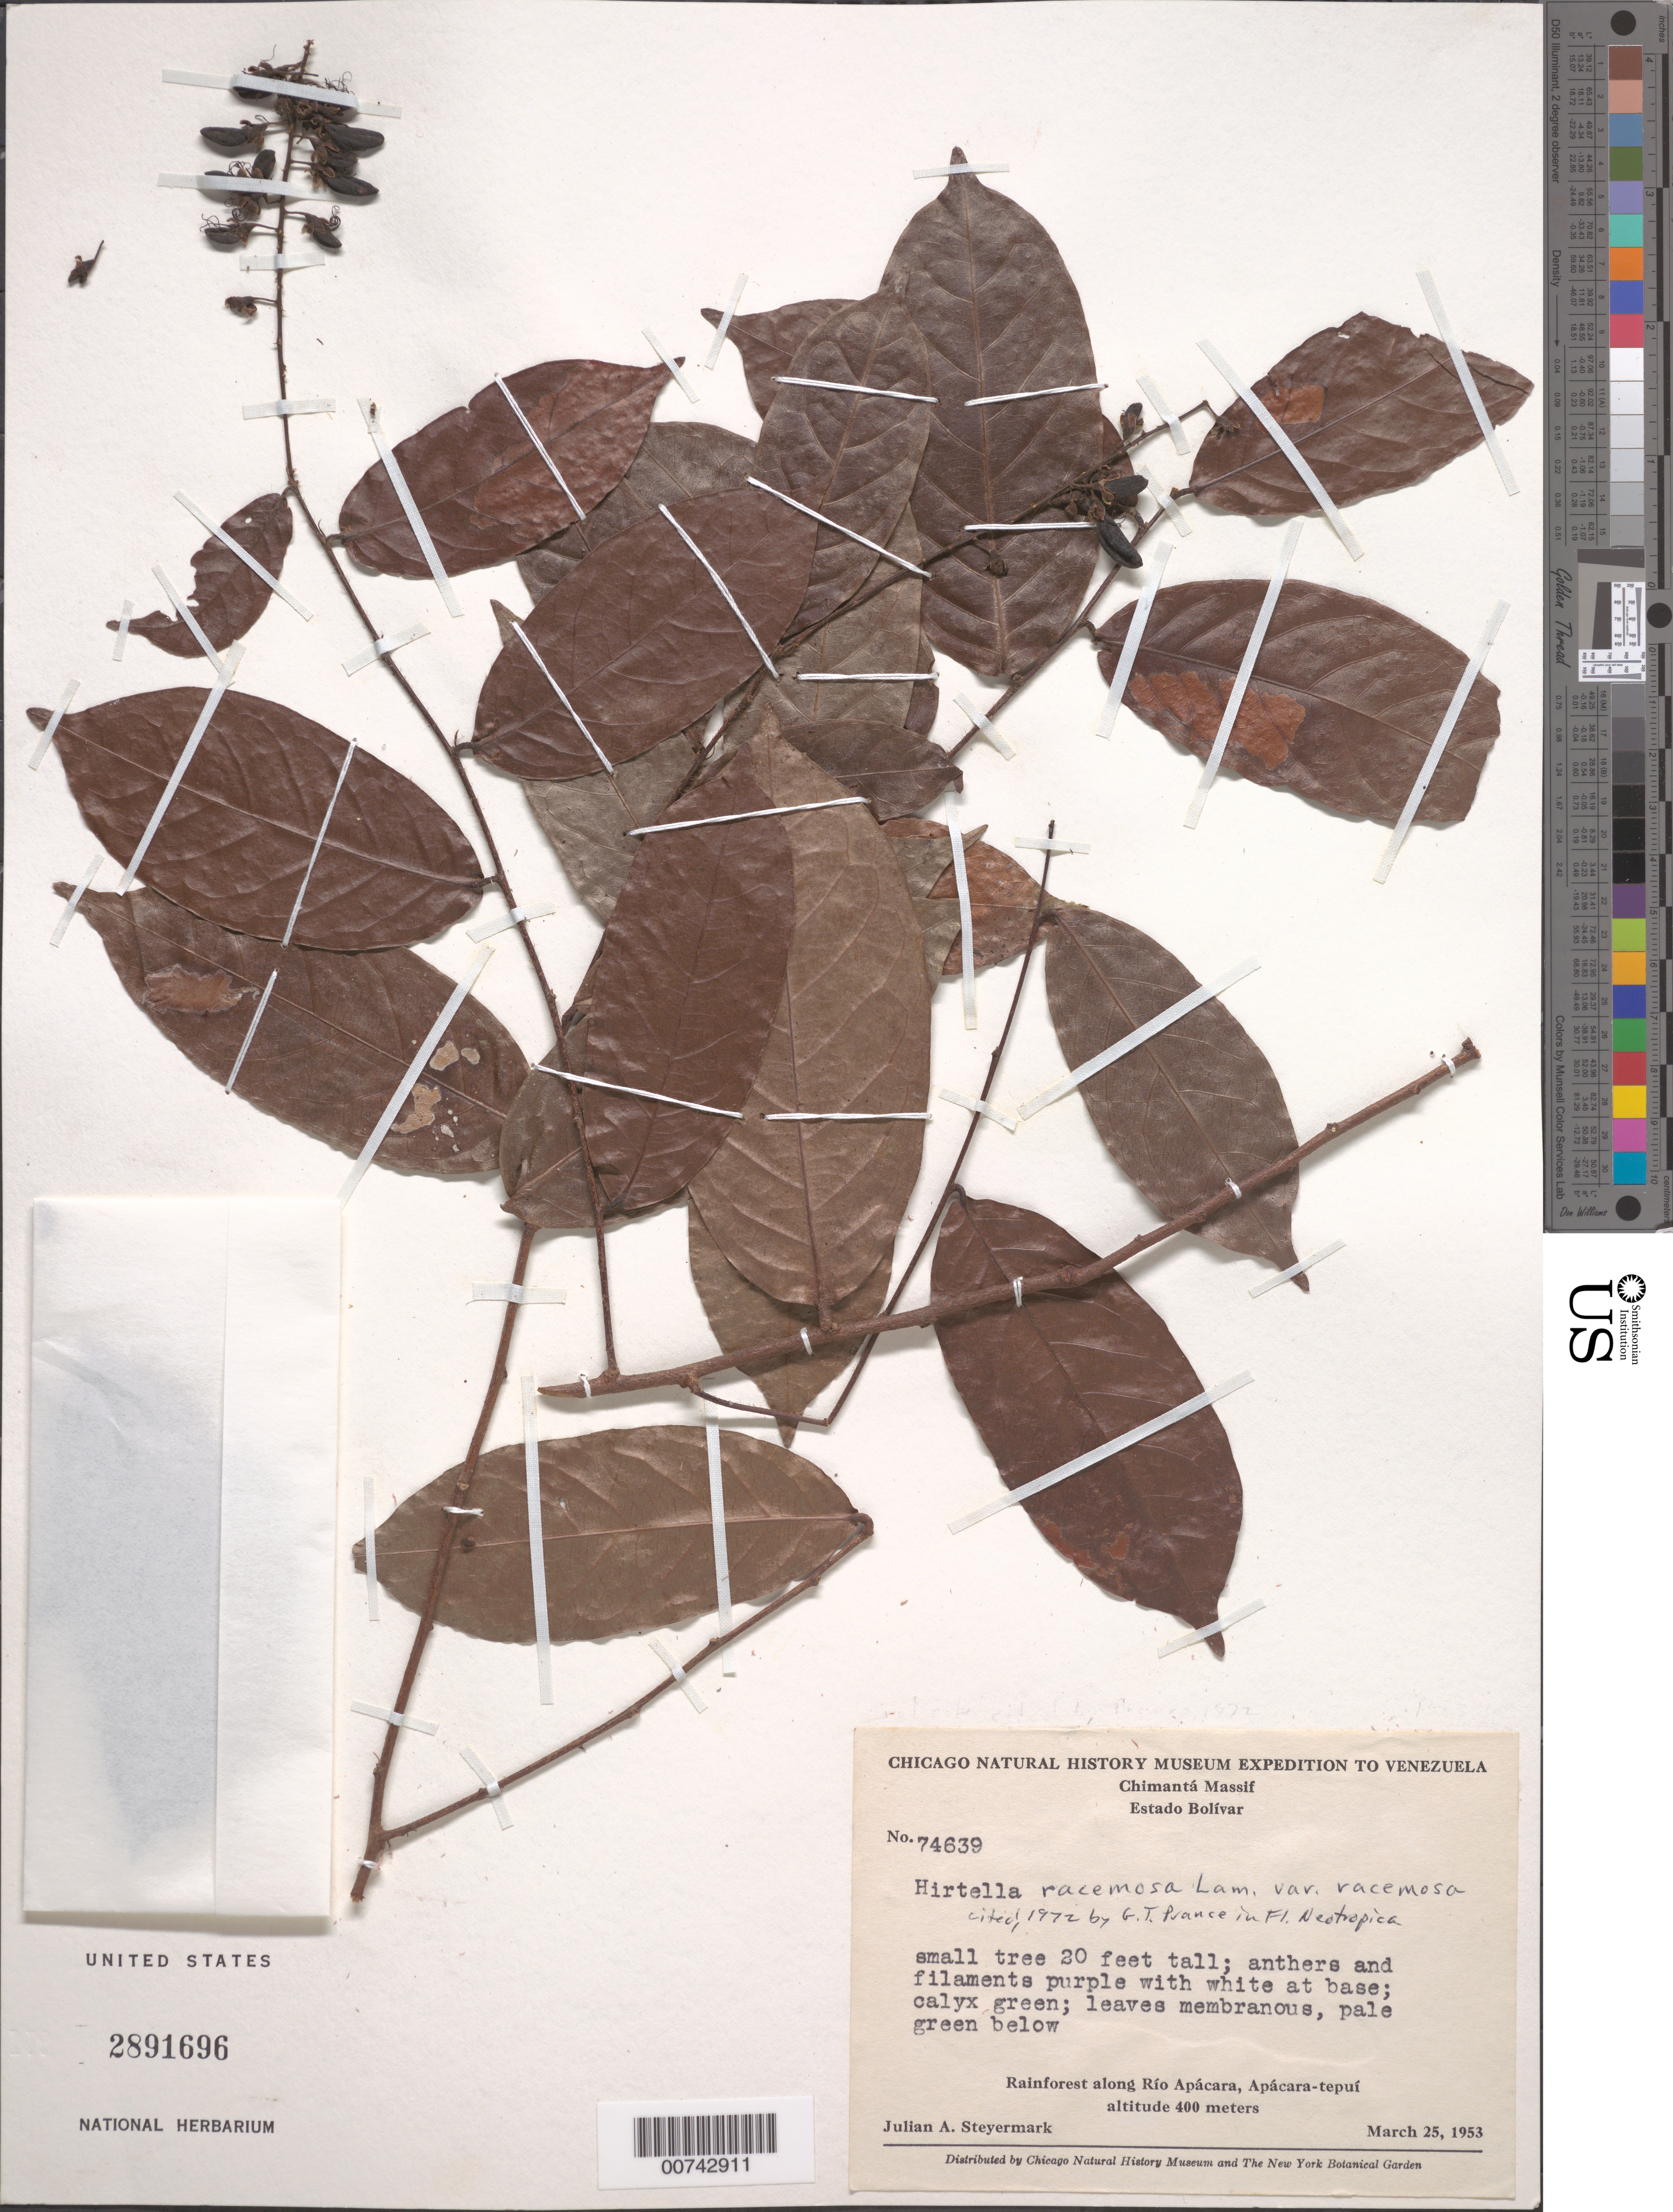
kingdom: Plantae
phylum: Tracheophyta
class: Magnoliopsida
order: Malpighiales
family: Chrysobalanaceae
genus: Hirtella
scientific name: Hirtella racemosa var. racemosa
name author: Lam.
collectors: J. Steyermark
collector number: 74639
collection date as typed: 25-Mar-53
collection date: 1953-03-25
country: Venezuela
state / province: Bolívar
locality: Río Apácara, Apácara-tepuí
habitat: Rainforest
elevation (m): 400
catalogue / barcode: US 2891696